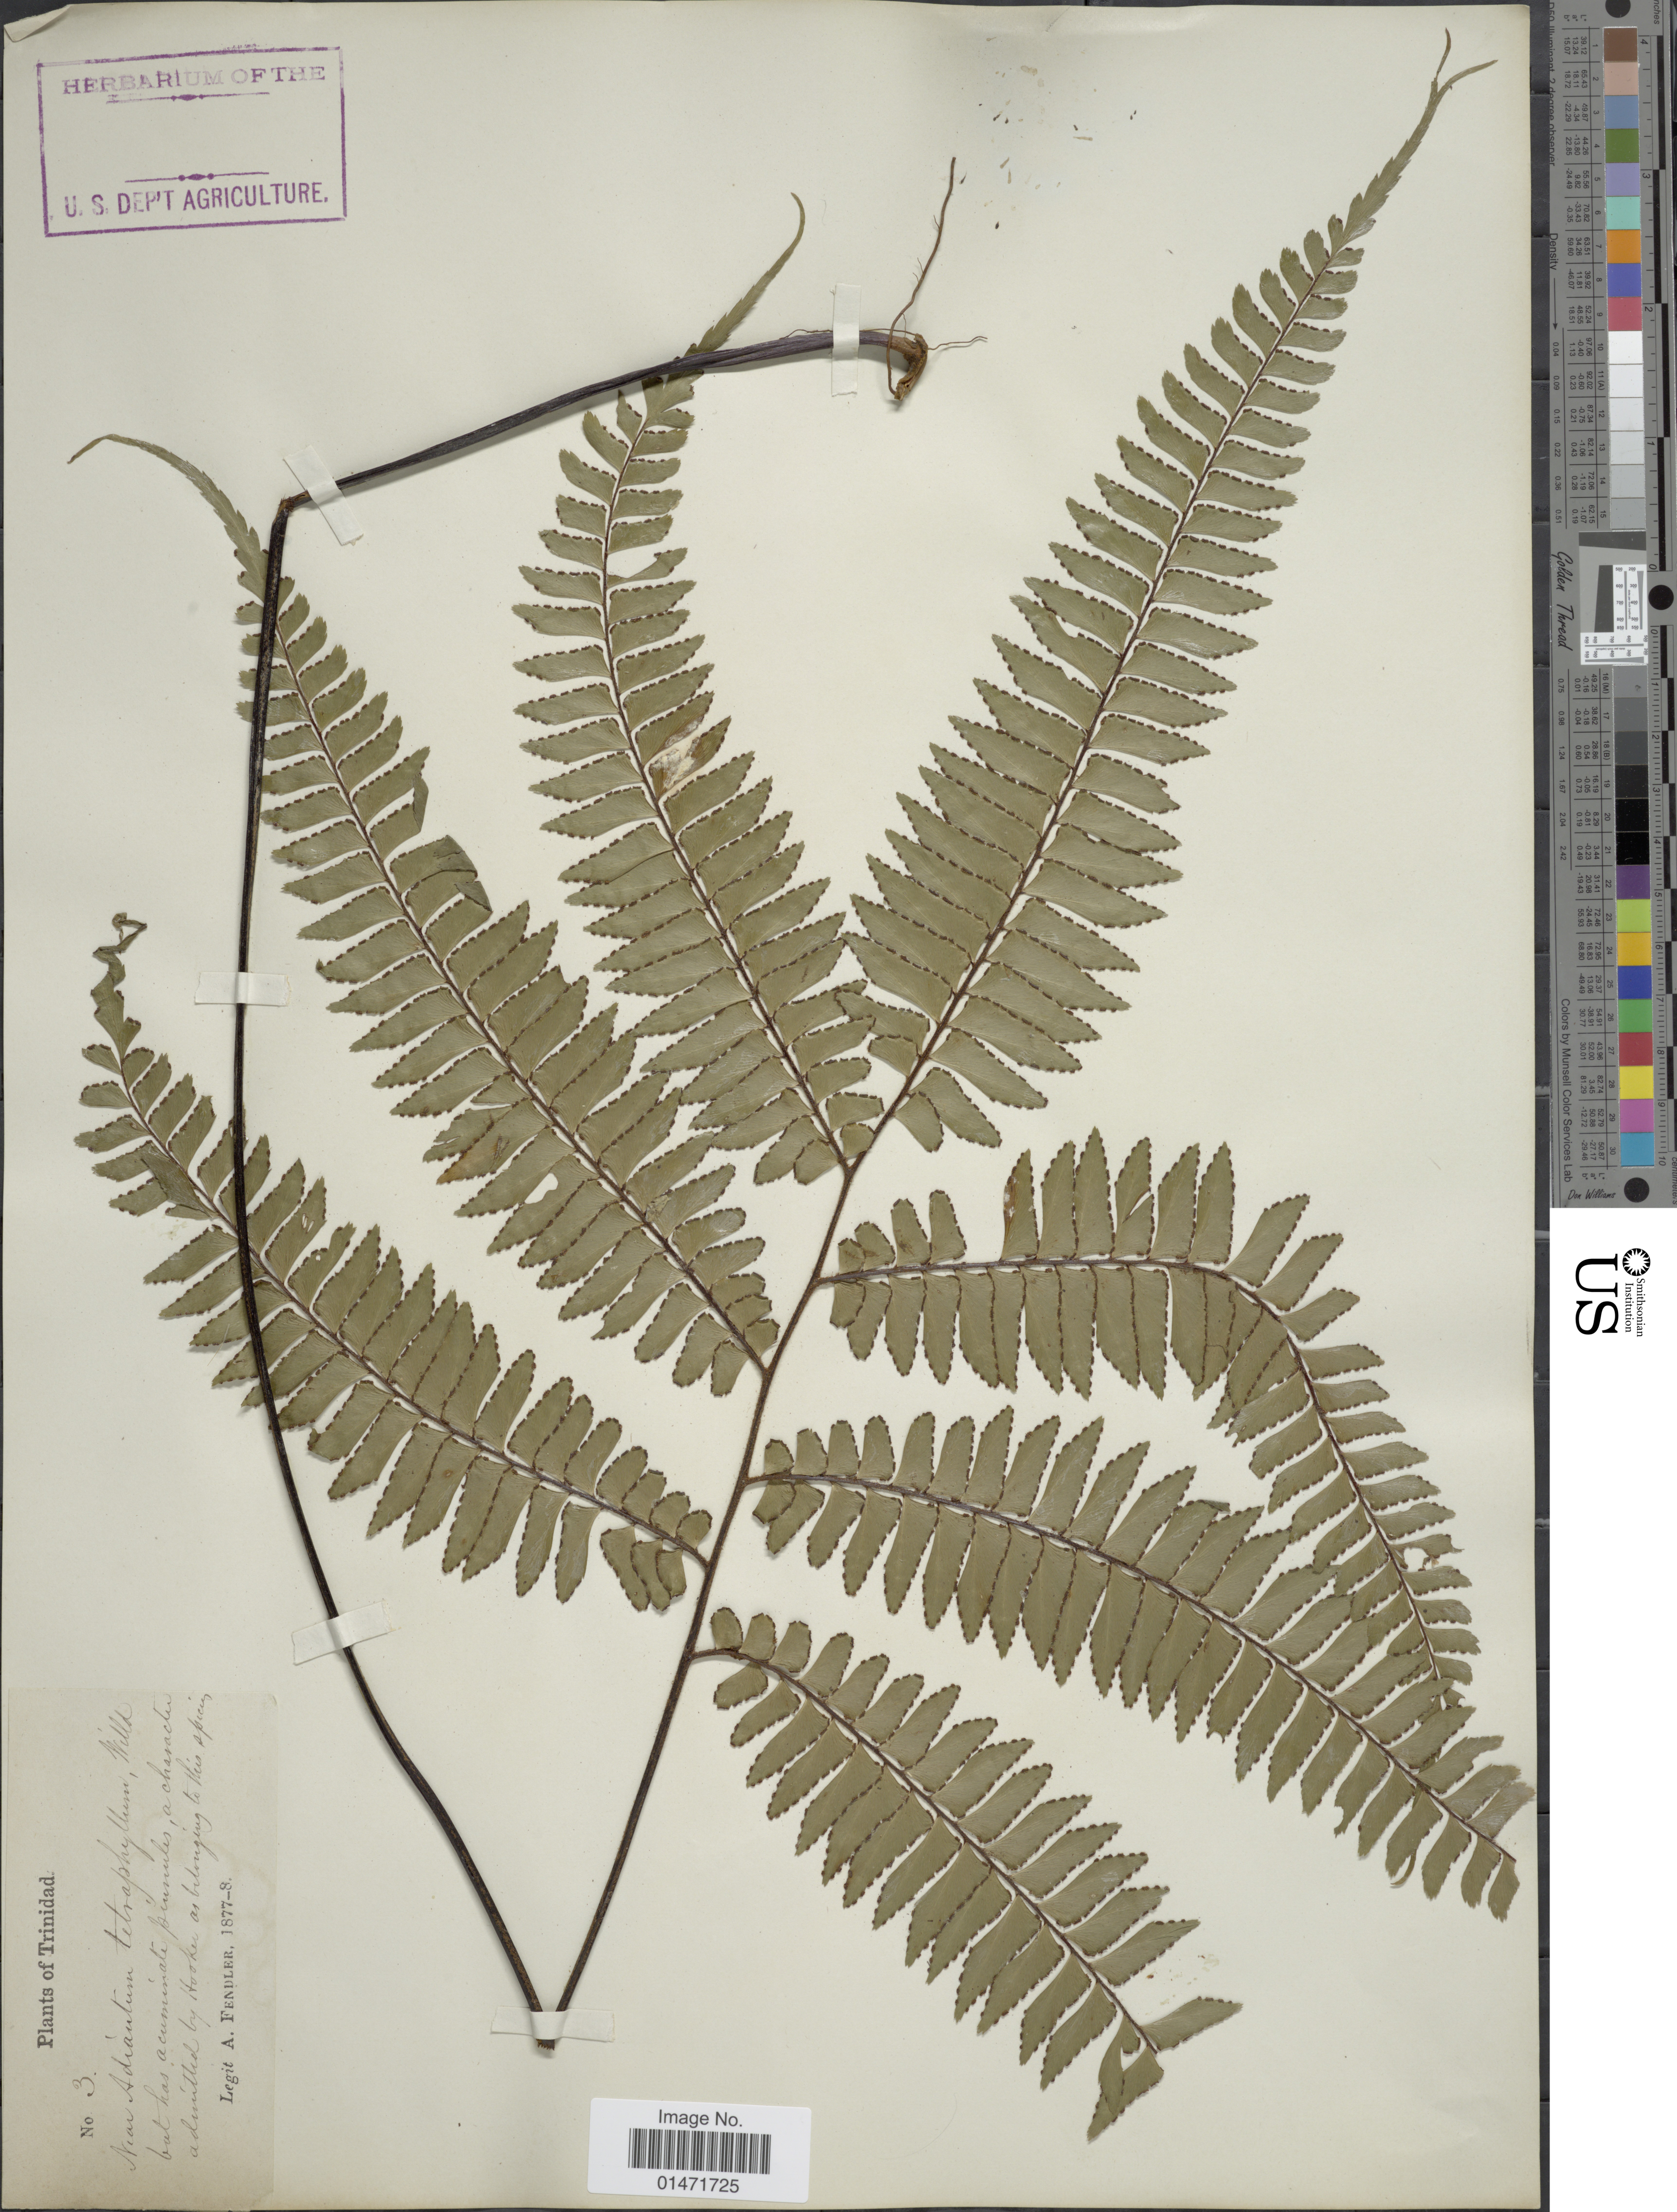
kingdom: Plantae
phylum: Tracheophyta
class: Polypodiopsida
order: Polypodiales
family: Pteridaceae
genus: Adiantum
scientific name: Adiantum tetraphyllum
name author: Humb. & Bonpl. ex Willd.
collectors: A. Fendler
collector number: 3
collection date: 1877/1878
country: Trinidad and Tobago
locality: Trinidad.